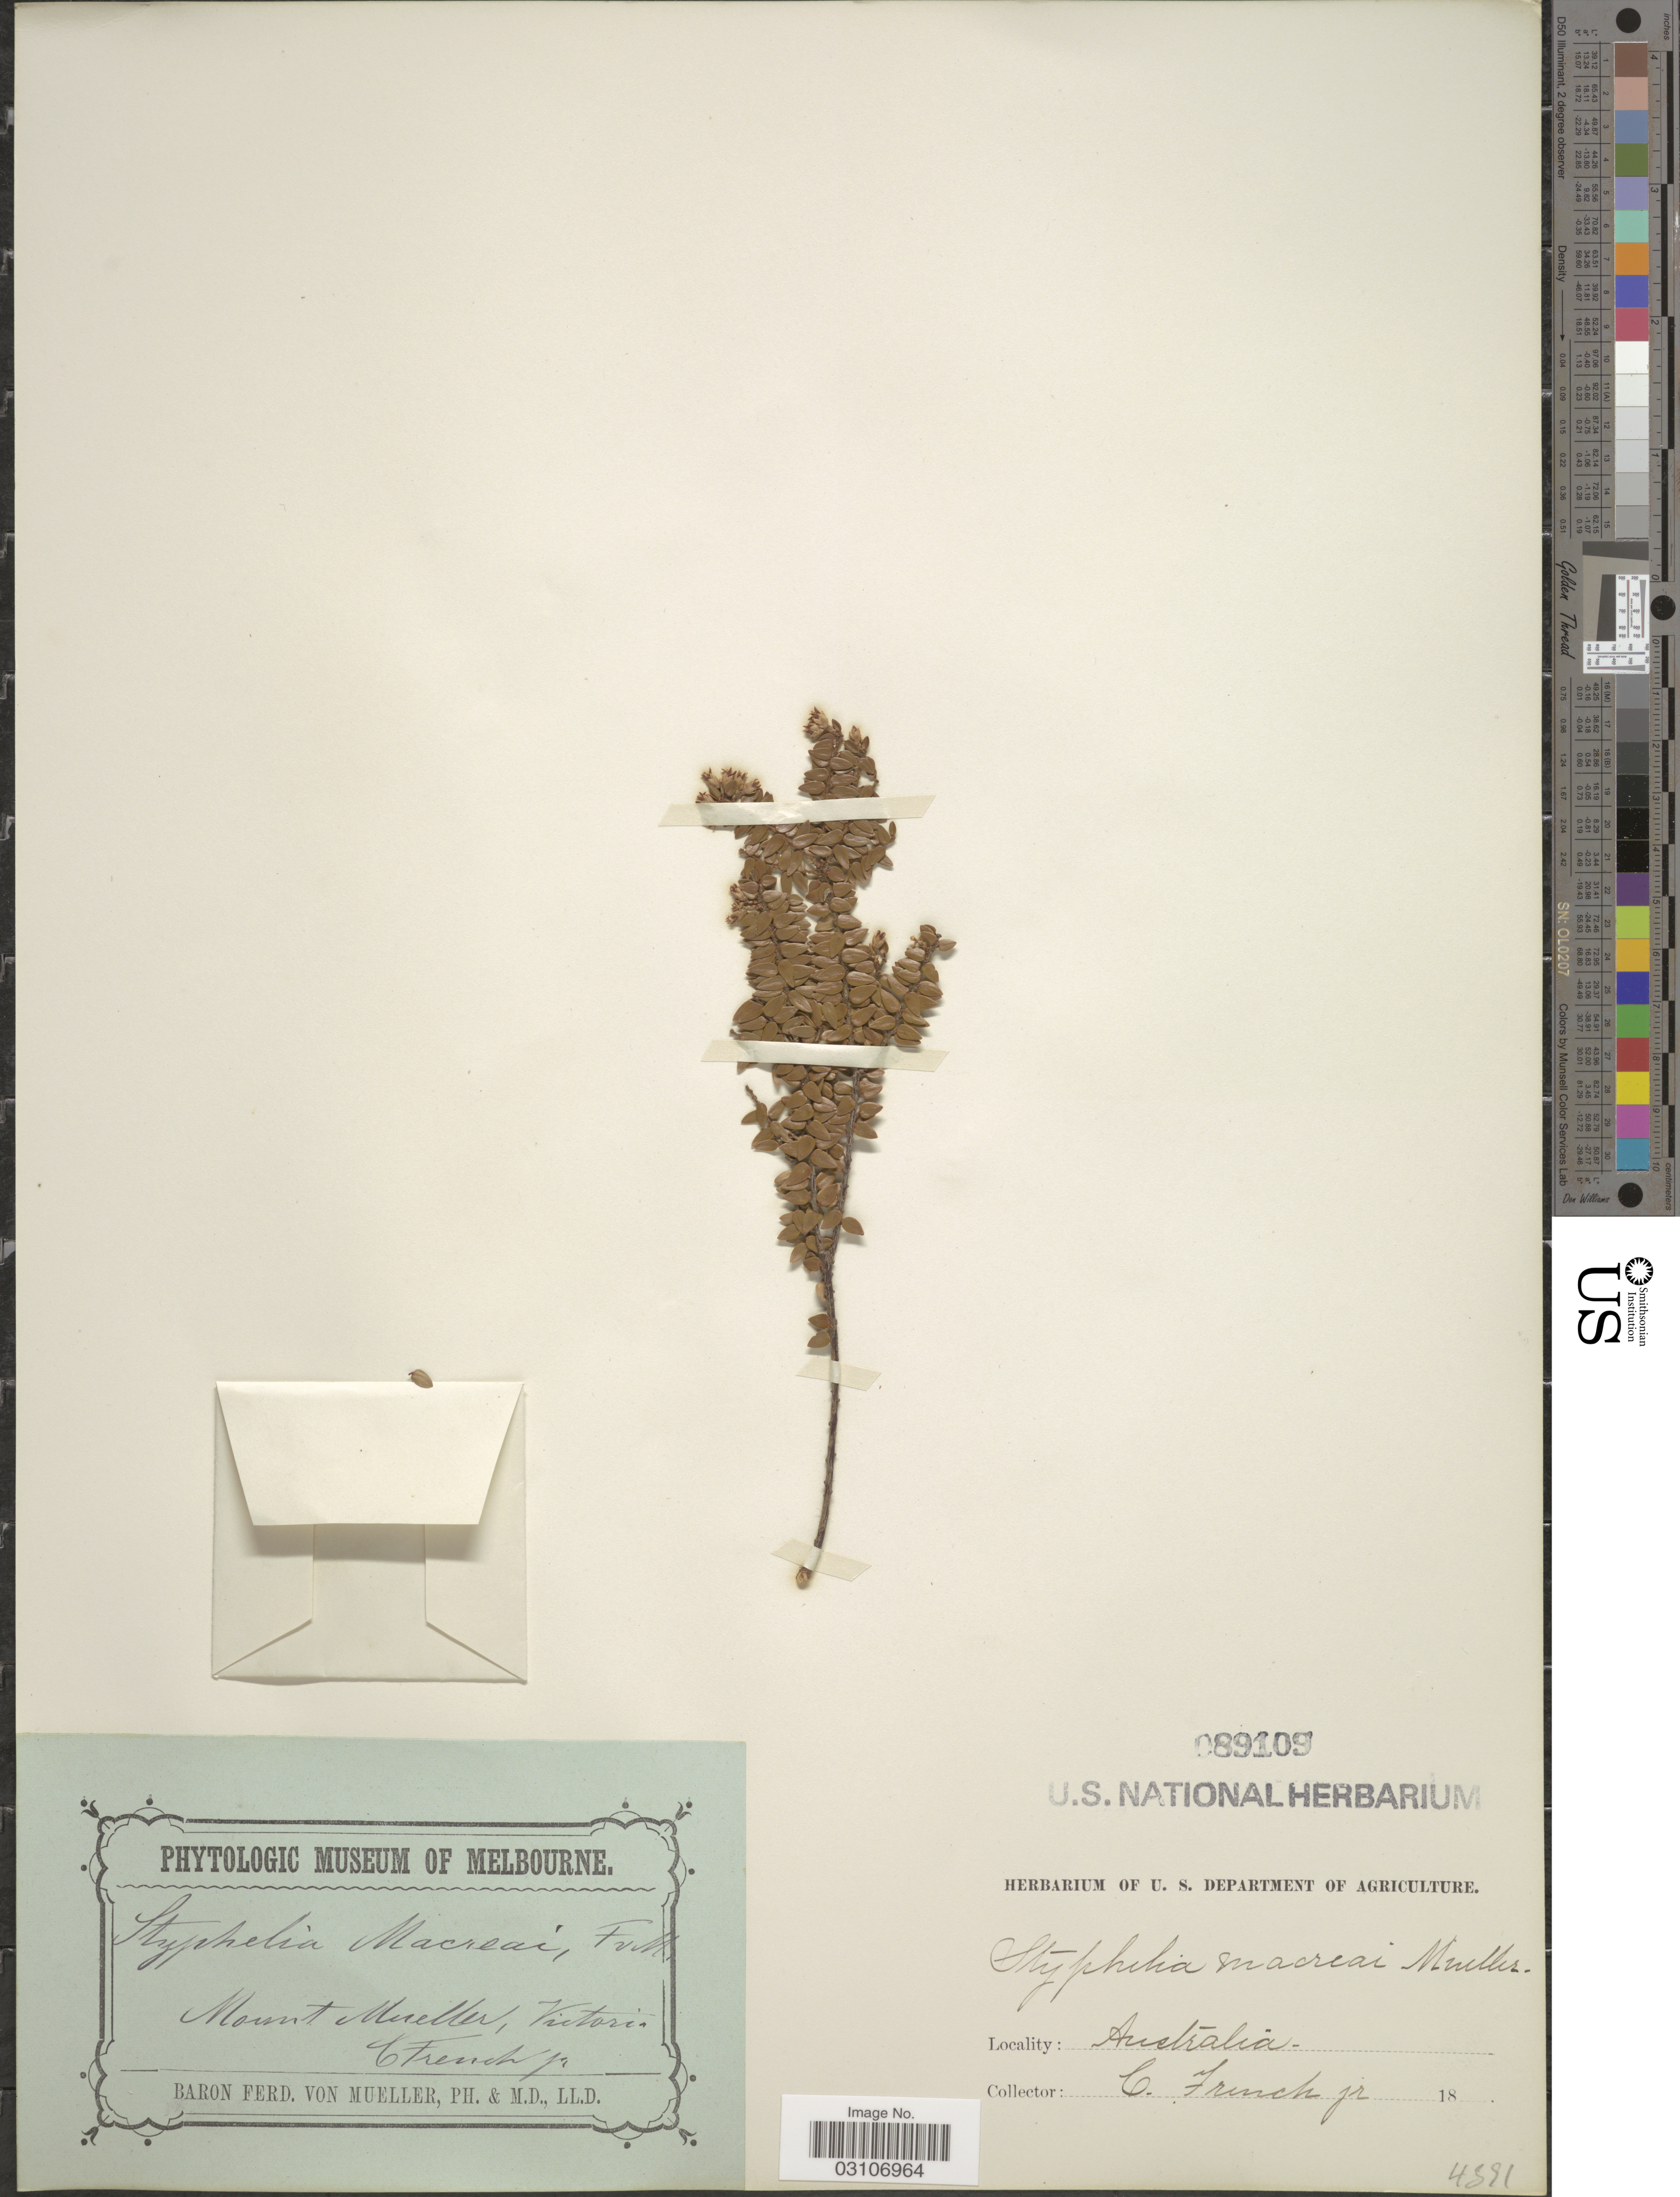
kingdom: Plantae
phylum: Tracheophyta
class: Magnoliopsida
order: Ericales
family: Ericaceae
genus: Leucopogon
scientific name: Leucopogon maccraei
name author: F. Muell.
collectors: C. French Jr.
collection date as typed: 18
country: Australia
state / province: Victoria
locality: Mount Mueller, Victoria.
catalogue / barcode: US 89109